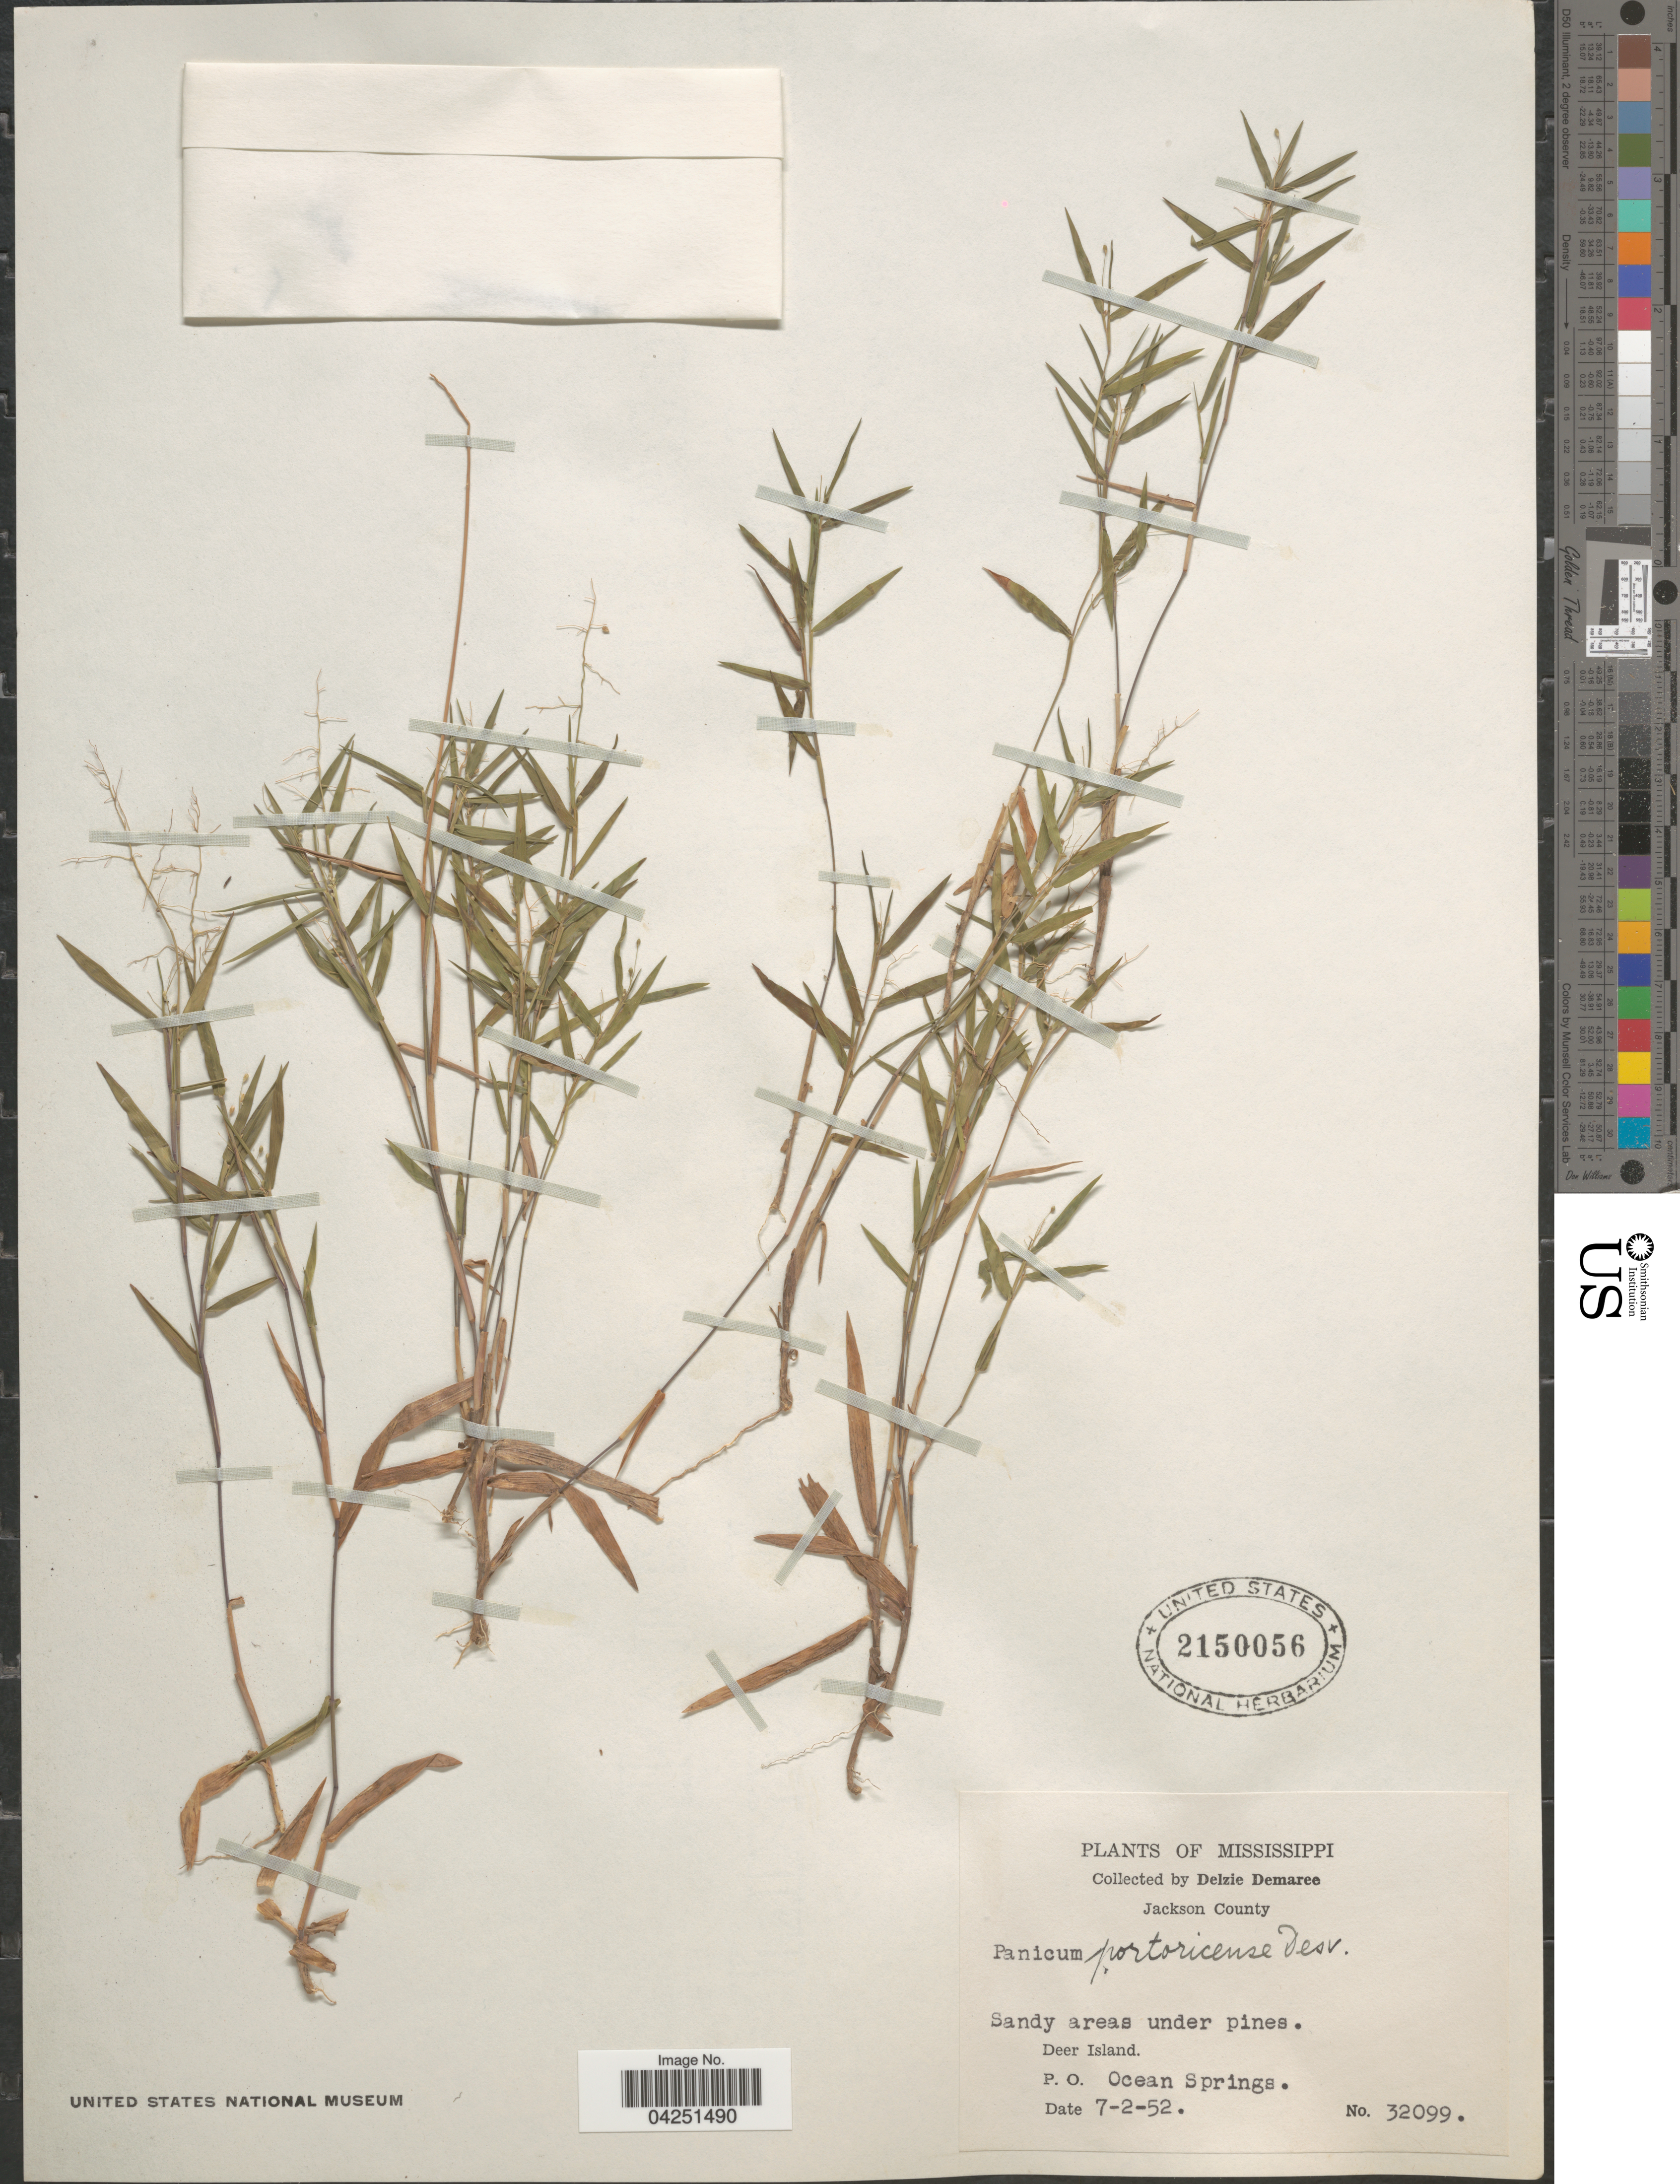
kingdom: Plantae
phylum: Tracheophyta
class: Liliopsida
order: Poales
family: Poaceae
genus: Dichanthelium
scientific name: Dichanthelium acuminatum var. acuminatum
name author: (Sw.) Gould & C.A. Clark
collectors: D. Demaree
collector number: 32099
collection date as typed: Transcribed d/m/y: 2/7/52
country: United States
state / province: Mississippi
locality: Jackson County. Sandy areas under pines. Deer Island. P.O. Ocean Springs.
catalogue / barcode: US 2150056